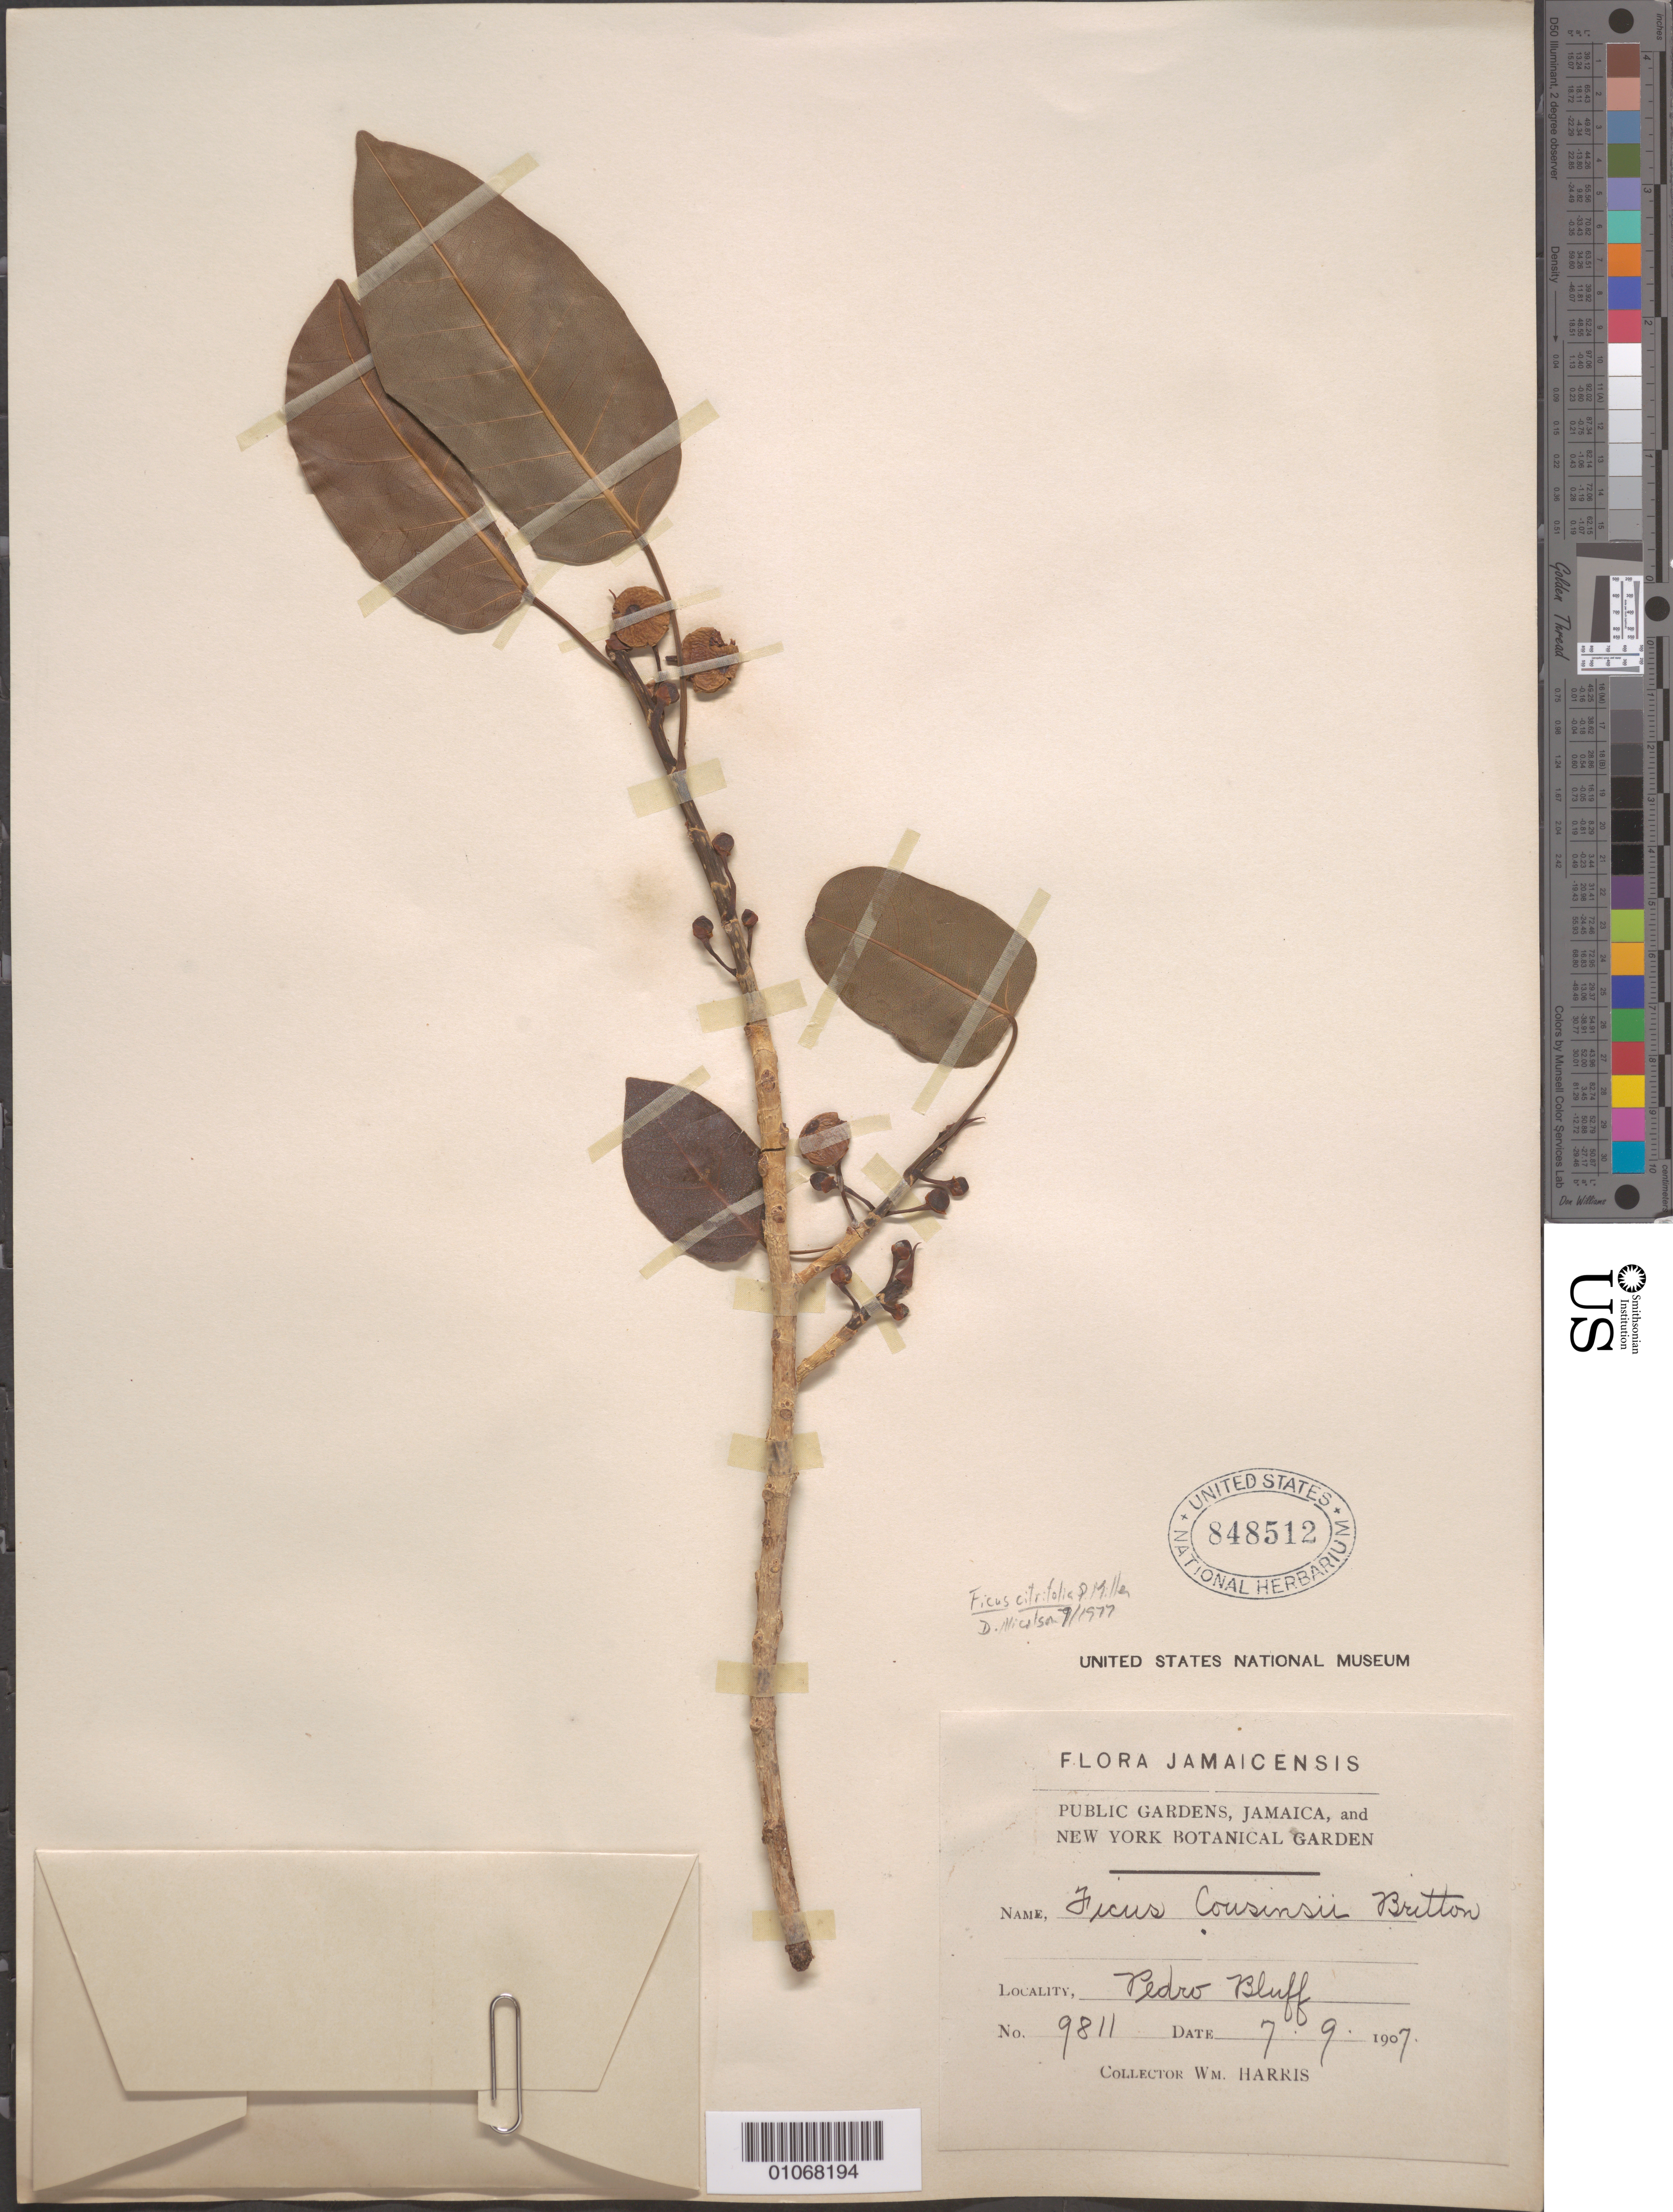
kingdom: Plantae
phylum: Tracheophyta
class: Magnoliopsida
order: Rosales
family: Moraceae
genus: Ficus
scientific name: Ficus citrifolia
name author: Mill.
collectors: W. H. Harris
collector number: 9811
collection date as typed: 07 Sep 1907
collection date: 1907-09-07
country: Jamaica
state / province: Saint Elizabeth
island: Jamaica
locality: Pedro Bluff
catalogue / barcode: US 848512